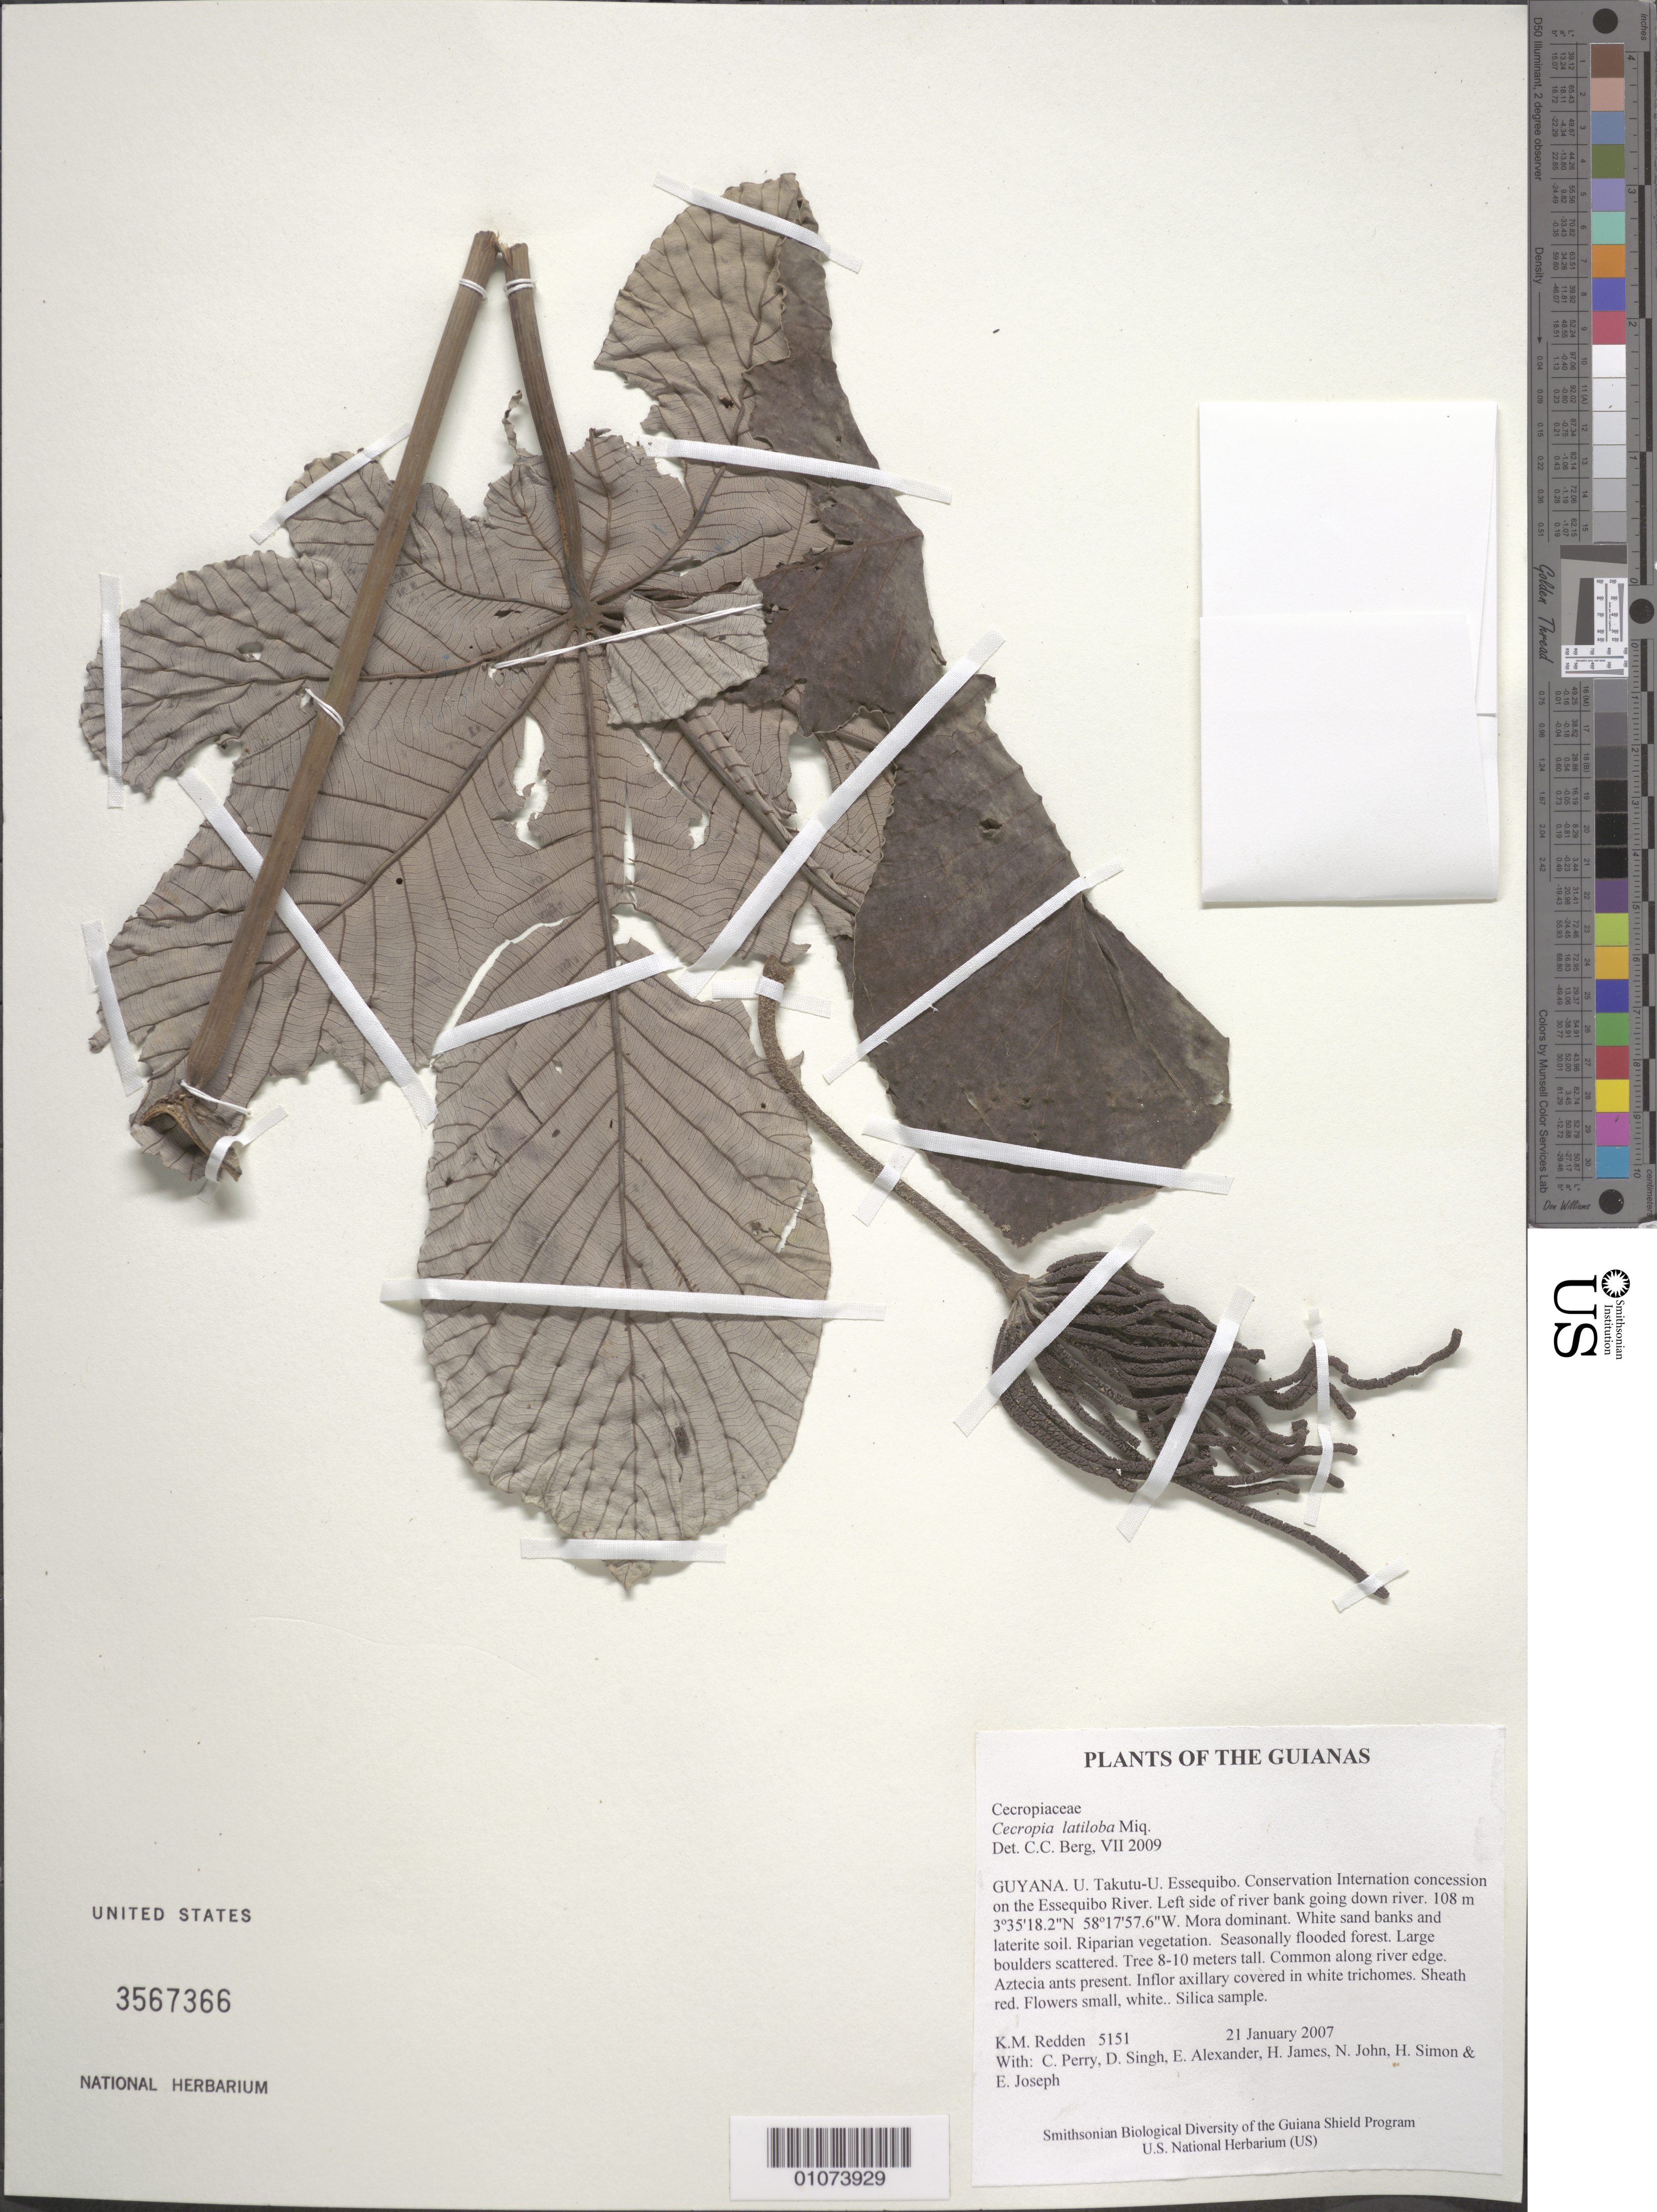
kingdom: Plantae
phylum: Tracheophyta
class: Magnoliopsida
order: Rosales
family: Urticaceae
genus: Cecropia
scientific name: Cecropia latiloba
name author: Miq.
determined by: Berg, C. C.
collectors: K. M. Redden, C. Perry, D. Singh, E. Alexander, H. James, N. John, H. Simon & E. Joseph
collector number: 5151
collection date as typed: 21 January 2007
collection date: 2007-01-21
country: Guyana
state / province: U. Takutu-U. Essequibo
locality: Conservation International concession on the Essequibo River. Left side of river bank going down river.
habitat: Mora dominant. White sand banks and laterite soil. Riparian vegetation. Seasonally flooded forest. Large boulders scattered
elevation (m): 108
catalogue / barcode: US 3567366